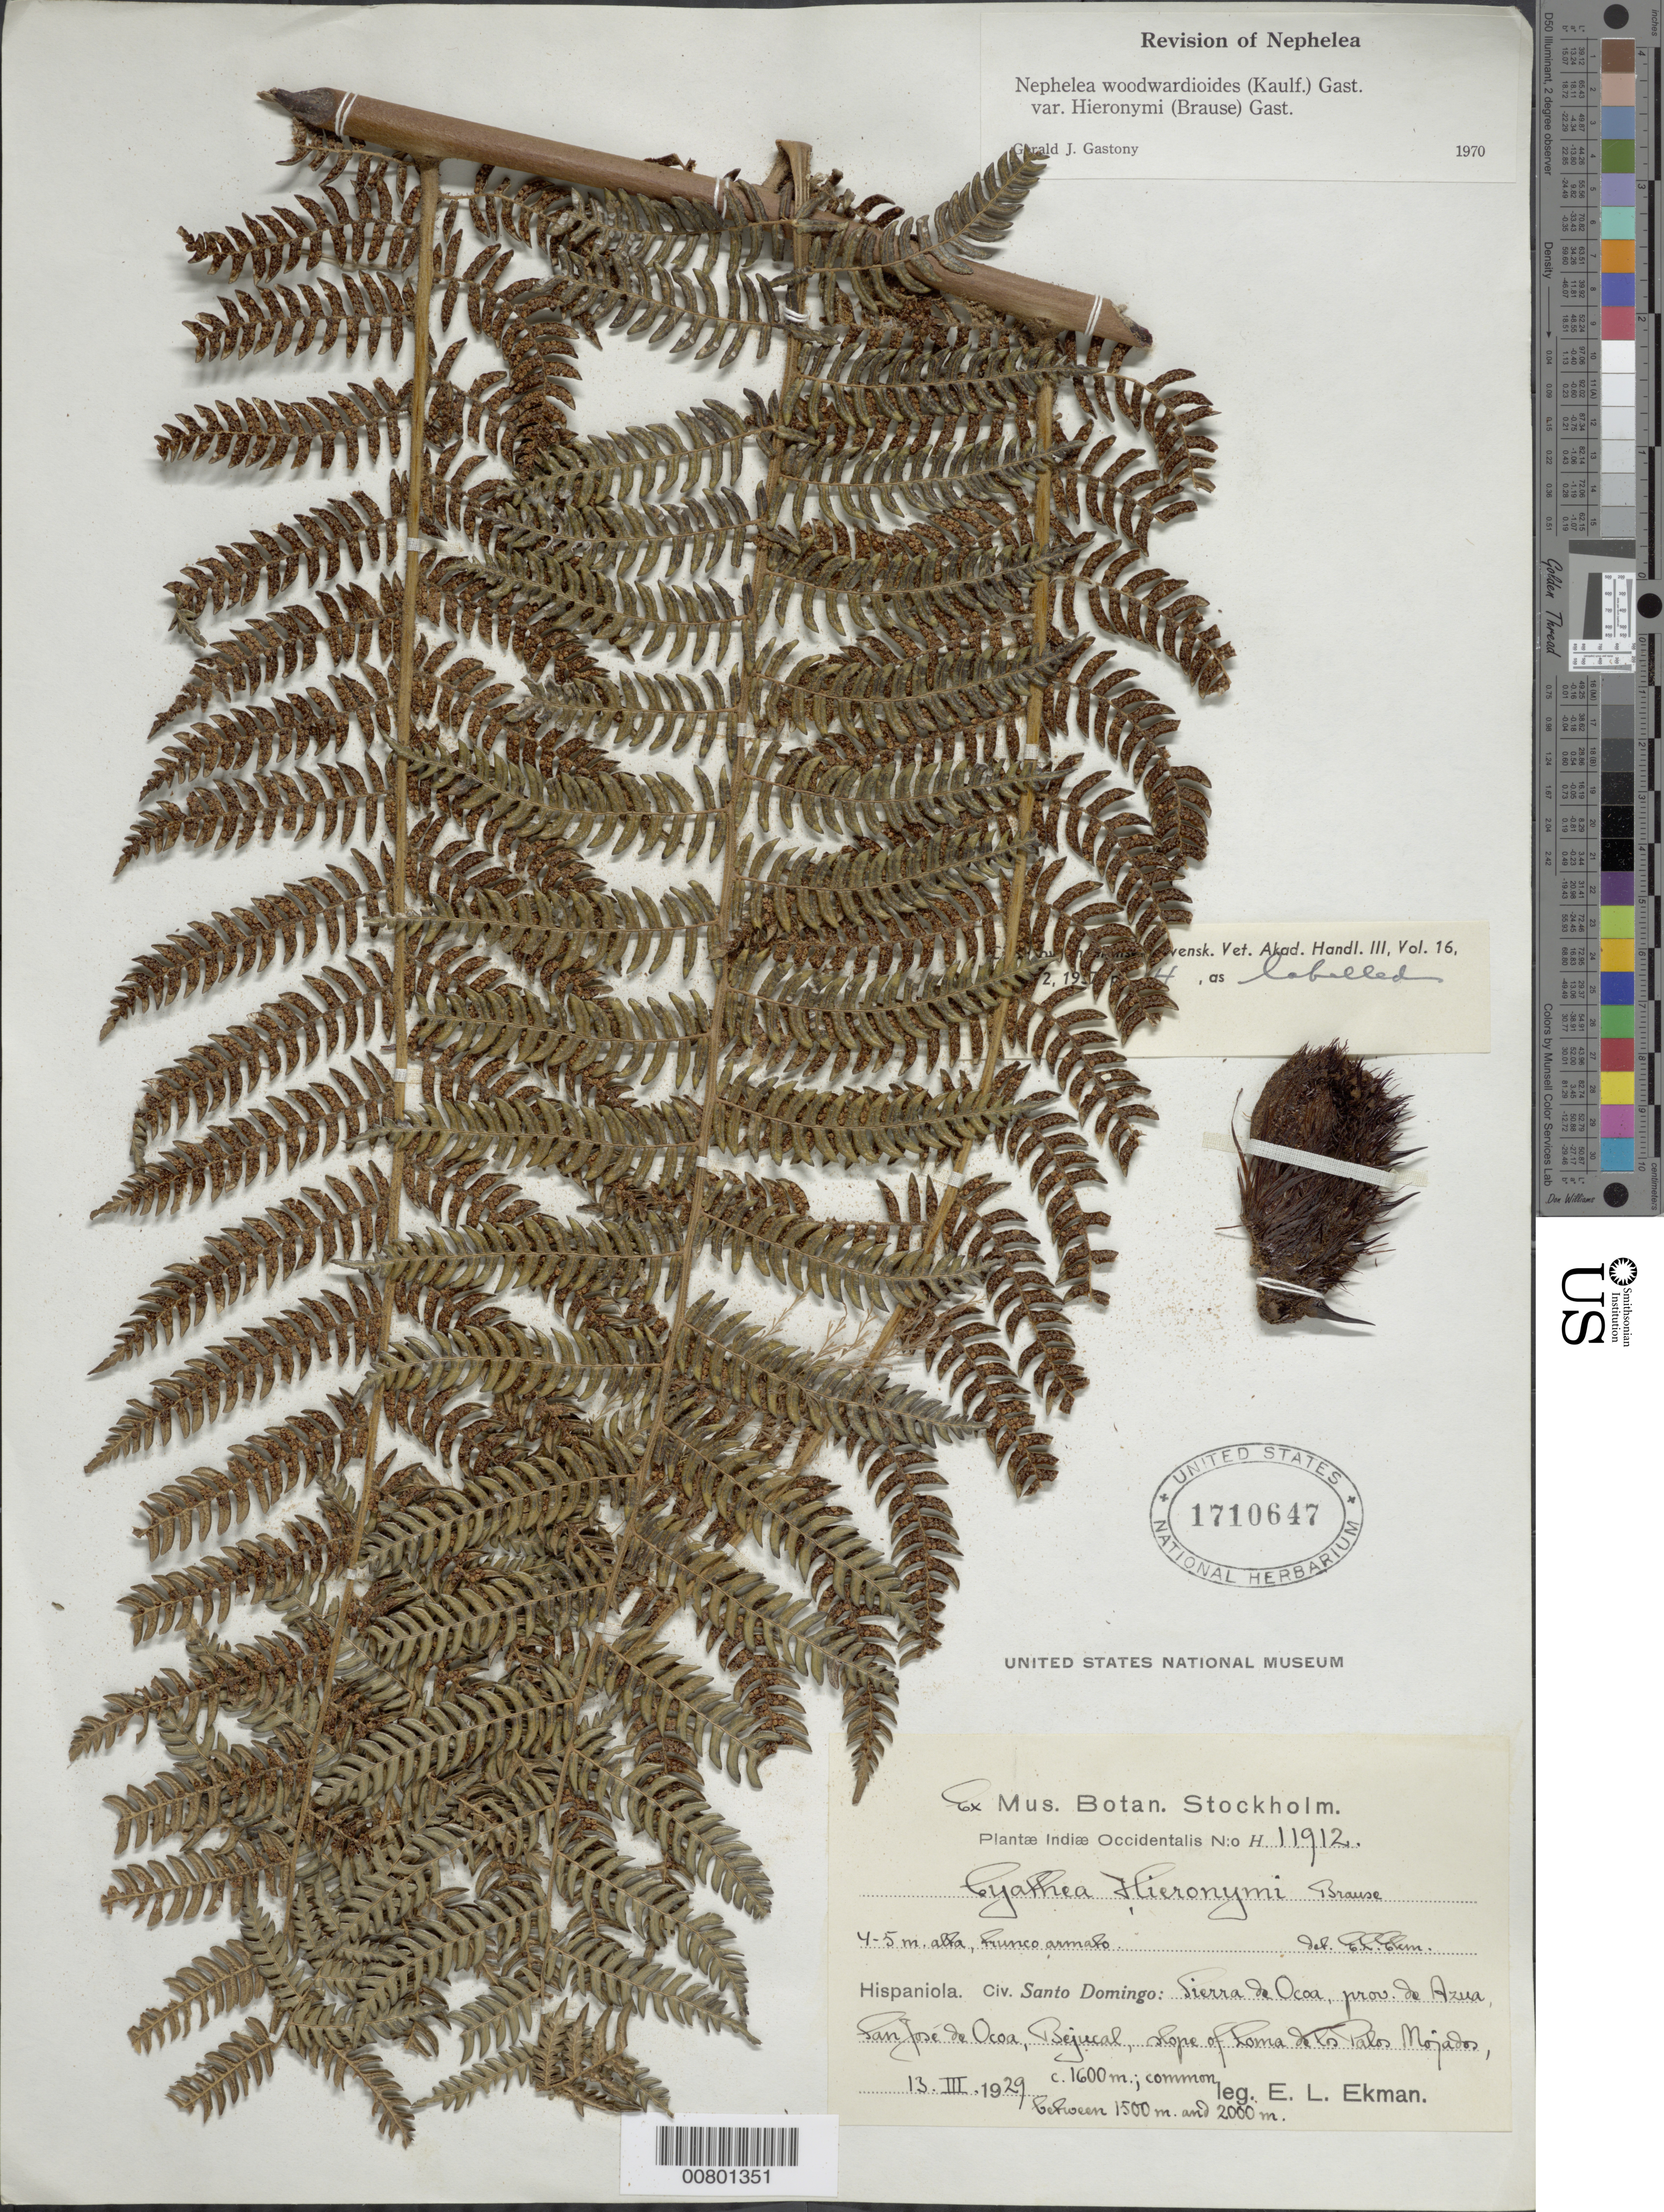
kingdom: Plantae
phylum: Tracheophyta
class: Polypodiopsida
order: Cyatheales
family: Cyatheaceae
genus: Alsophila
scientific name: Alsophila woodwardioides var. hieronymii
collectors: E. L. Ekman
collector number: H 11912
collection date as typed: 13 Mar 1929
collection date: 1929-03-13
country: Dominican Republic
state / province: Azua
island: Hispaniola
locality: Sierra de Ocoa, San José de Ocoa, Bejucal, slope of Loma de los Palos Mojados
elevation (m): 1500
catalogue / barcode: US 1710647